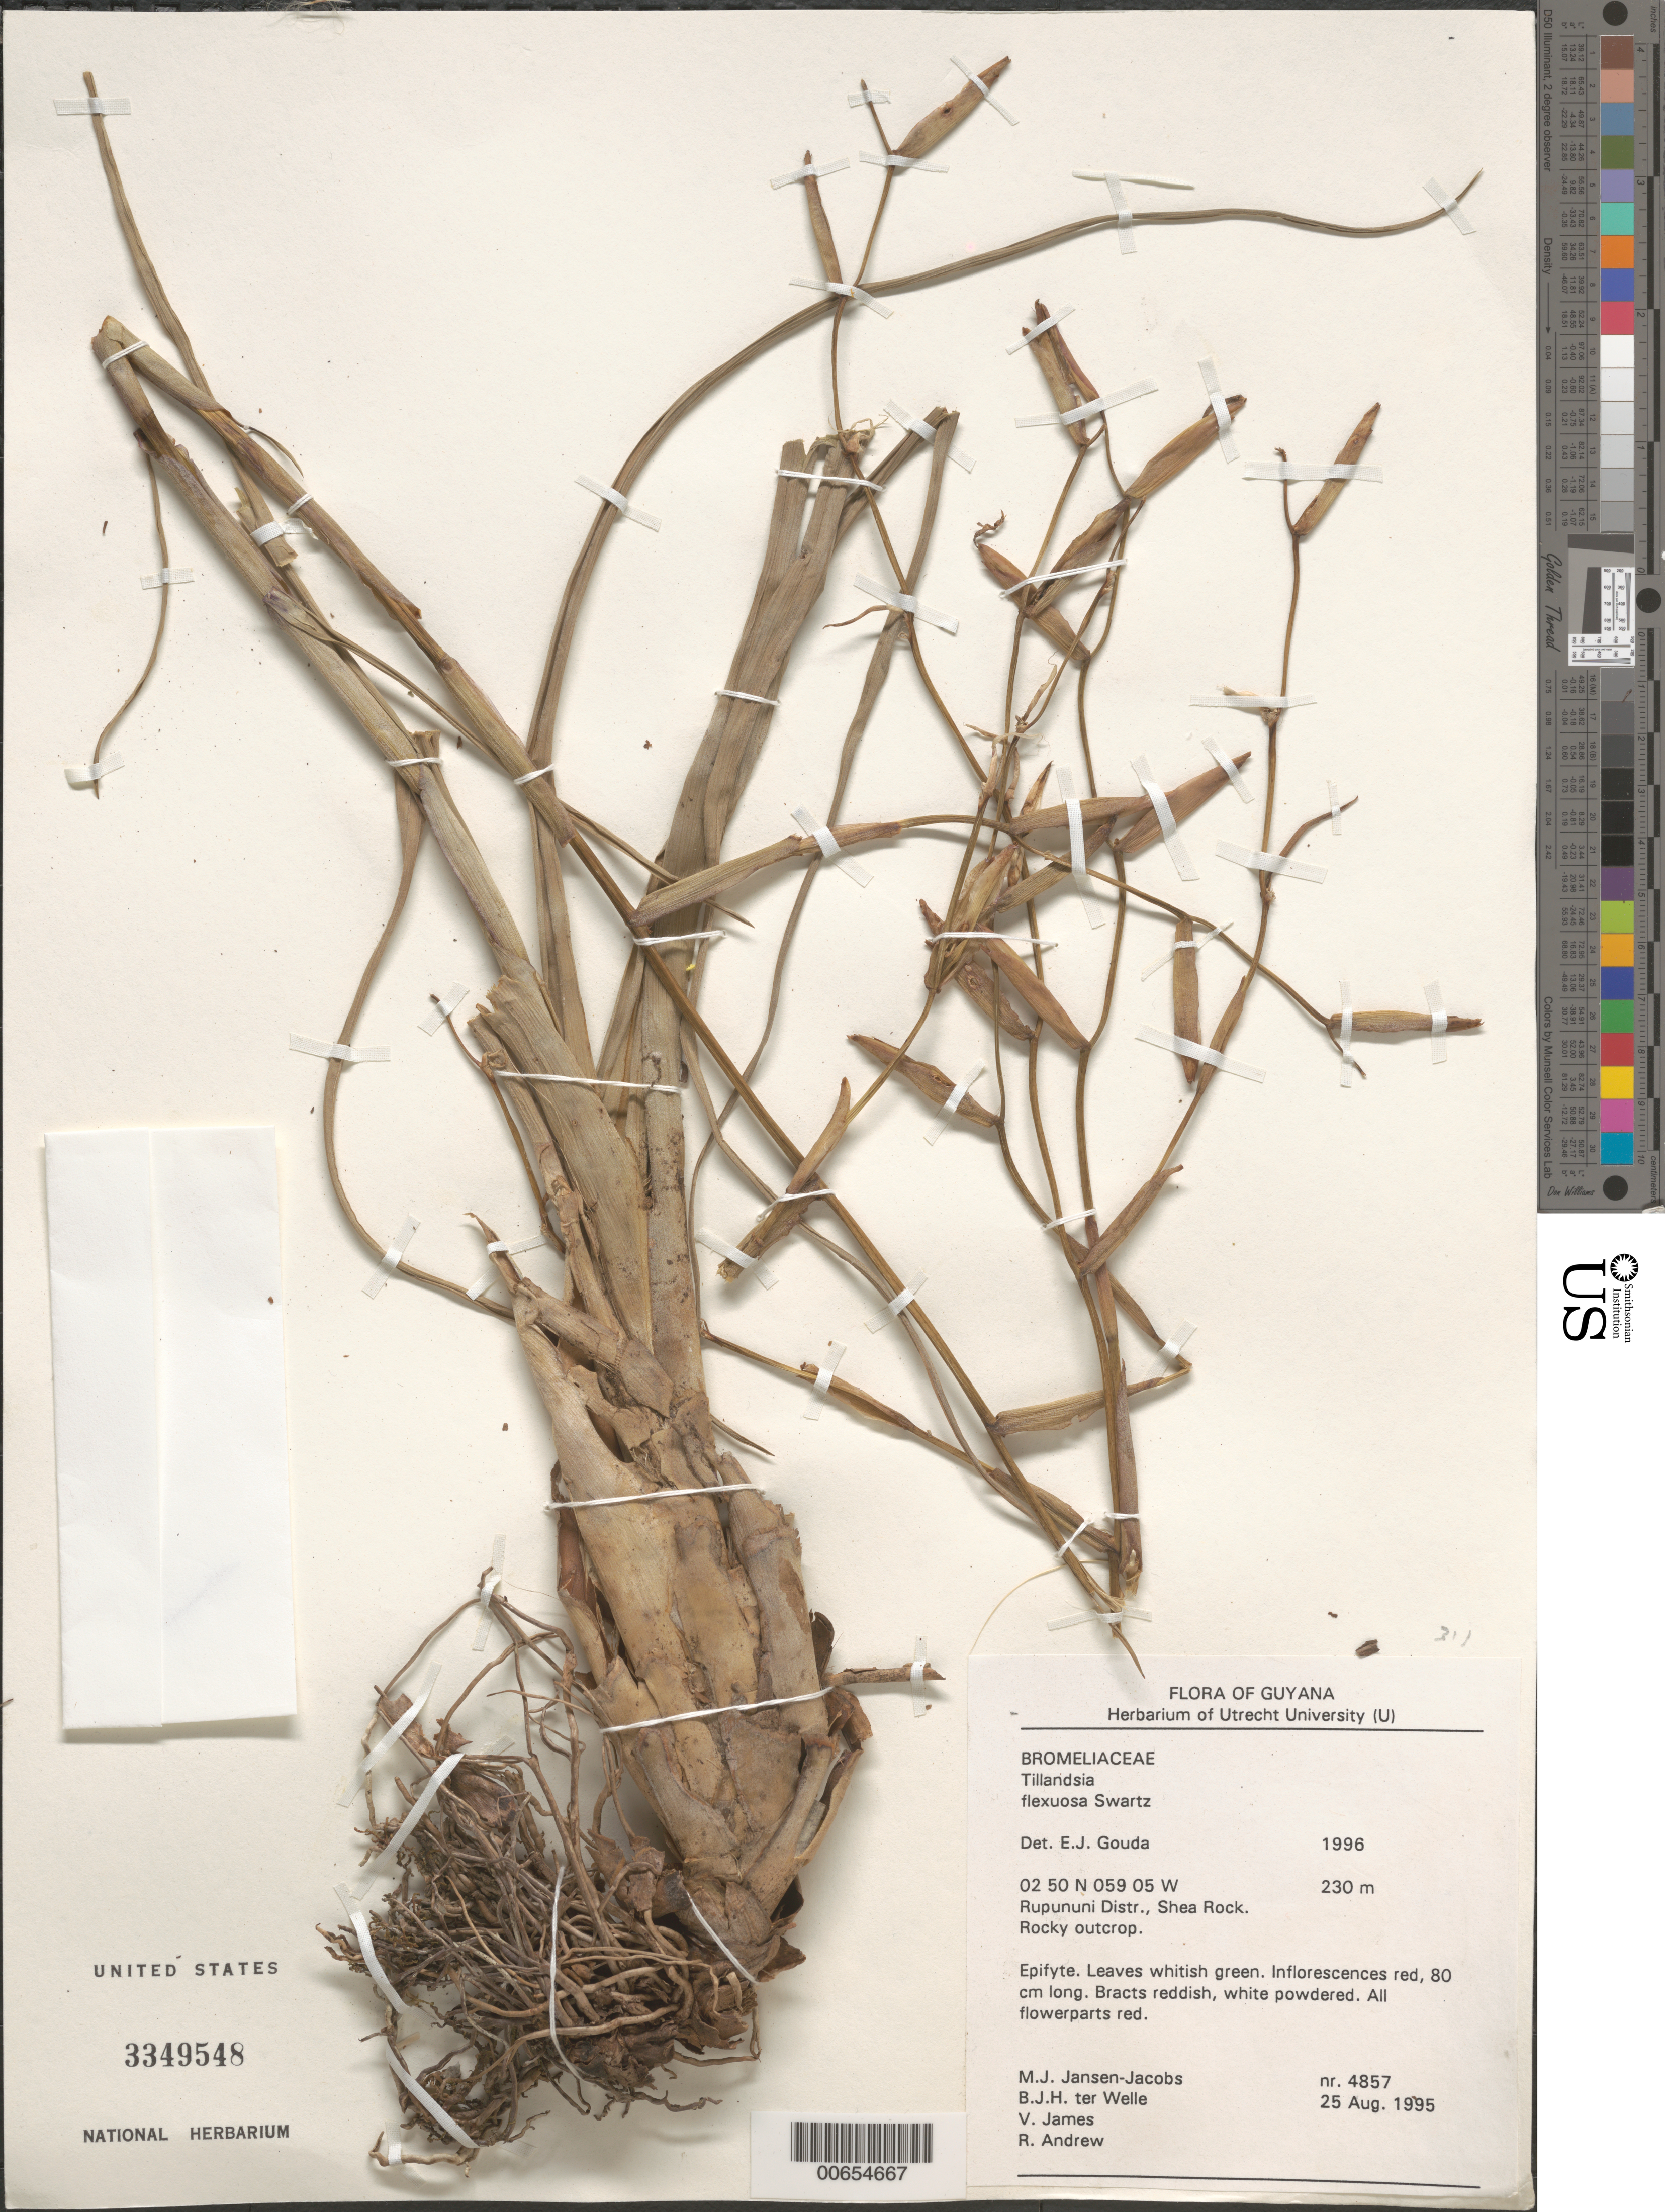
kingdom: Plantae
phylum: Tracheophyta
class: Liliopsida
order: Poales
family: Bromeliaceae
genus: Tillandsia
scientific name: Tillandsia flexuosa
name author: Sw.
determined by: Gouda, E. J.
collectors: M. J. Jansen-Jacobs, B. Welle, V. James & R. Andrew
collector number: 4857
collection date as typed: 25-Aug-95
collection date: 1995-08-25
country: Guyana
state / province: U. Takutu-U. Essequibo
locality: Shea Rock, Rupununi Dist.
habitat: Rocky outcrop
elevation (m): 230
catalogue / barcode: US 3349548